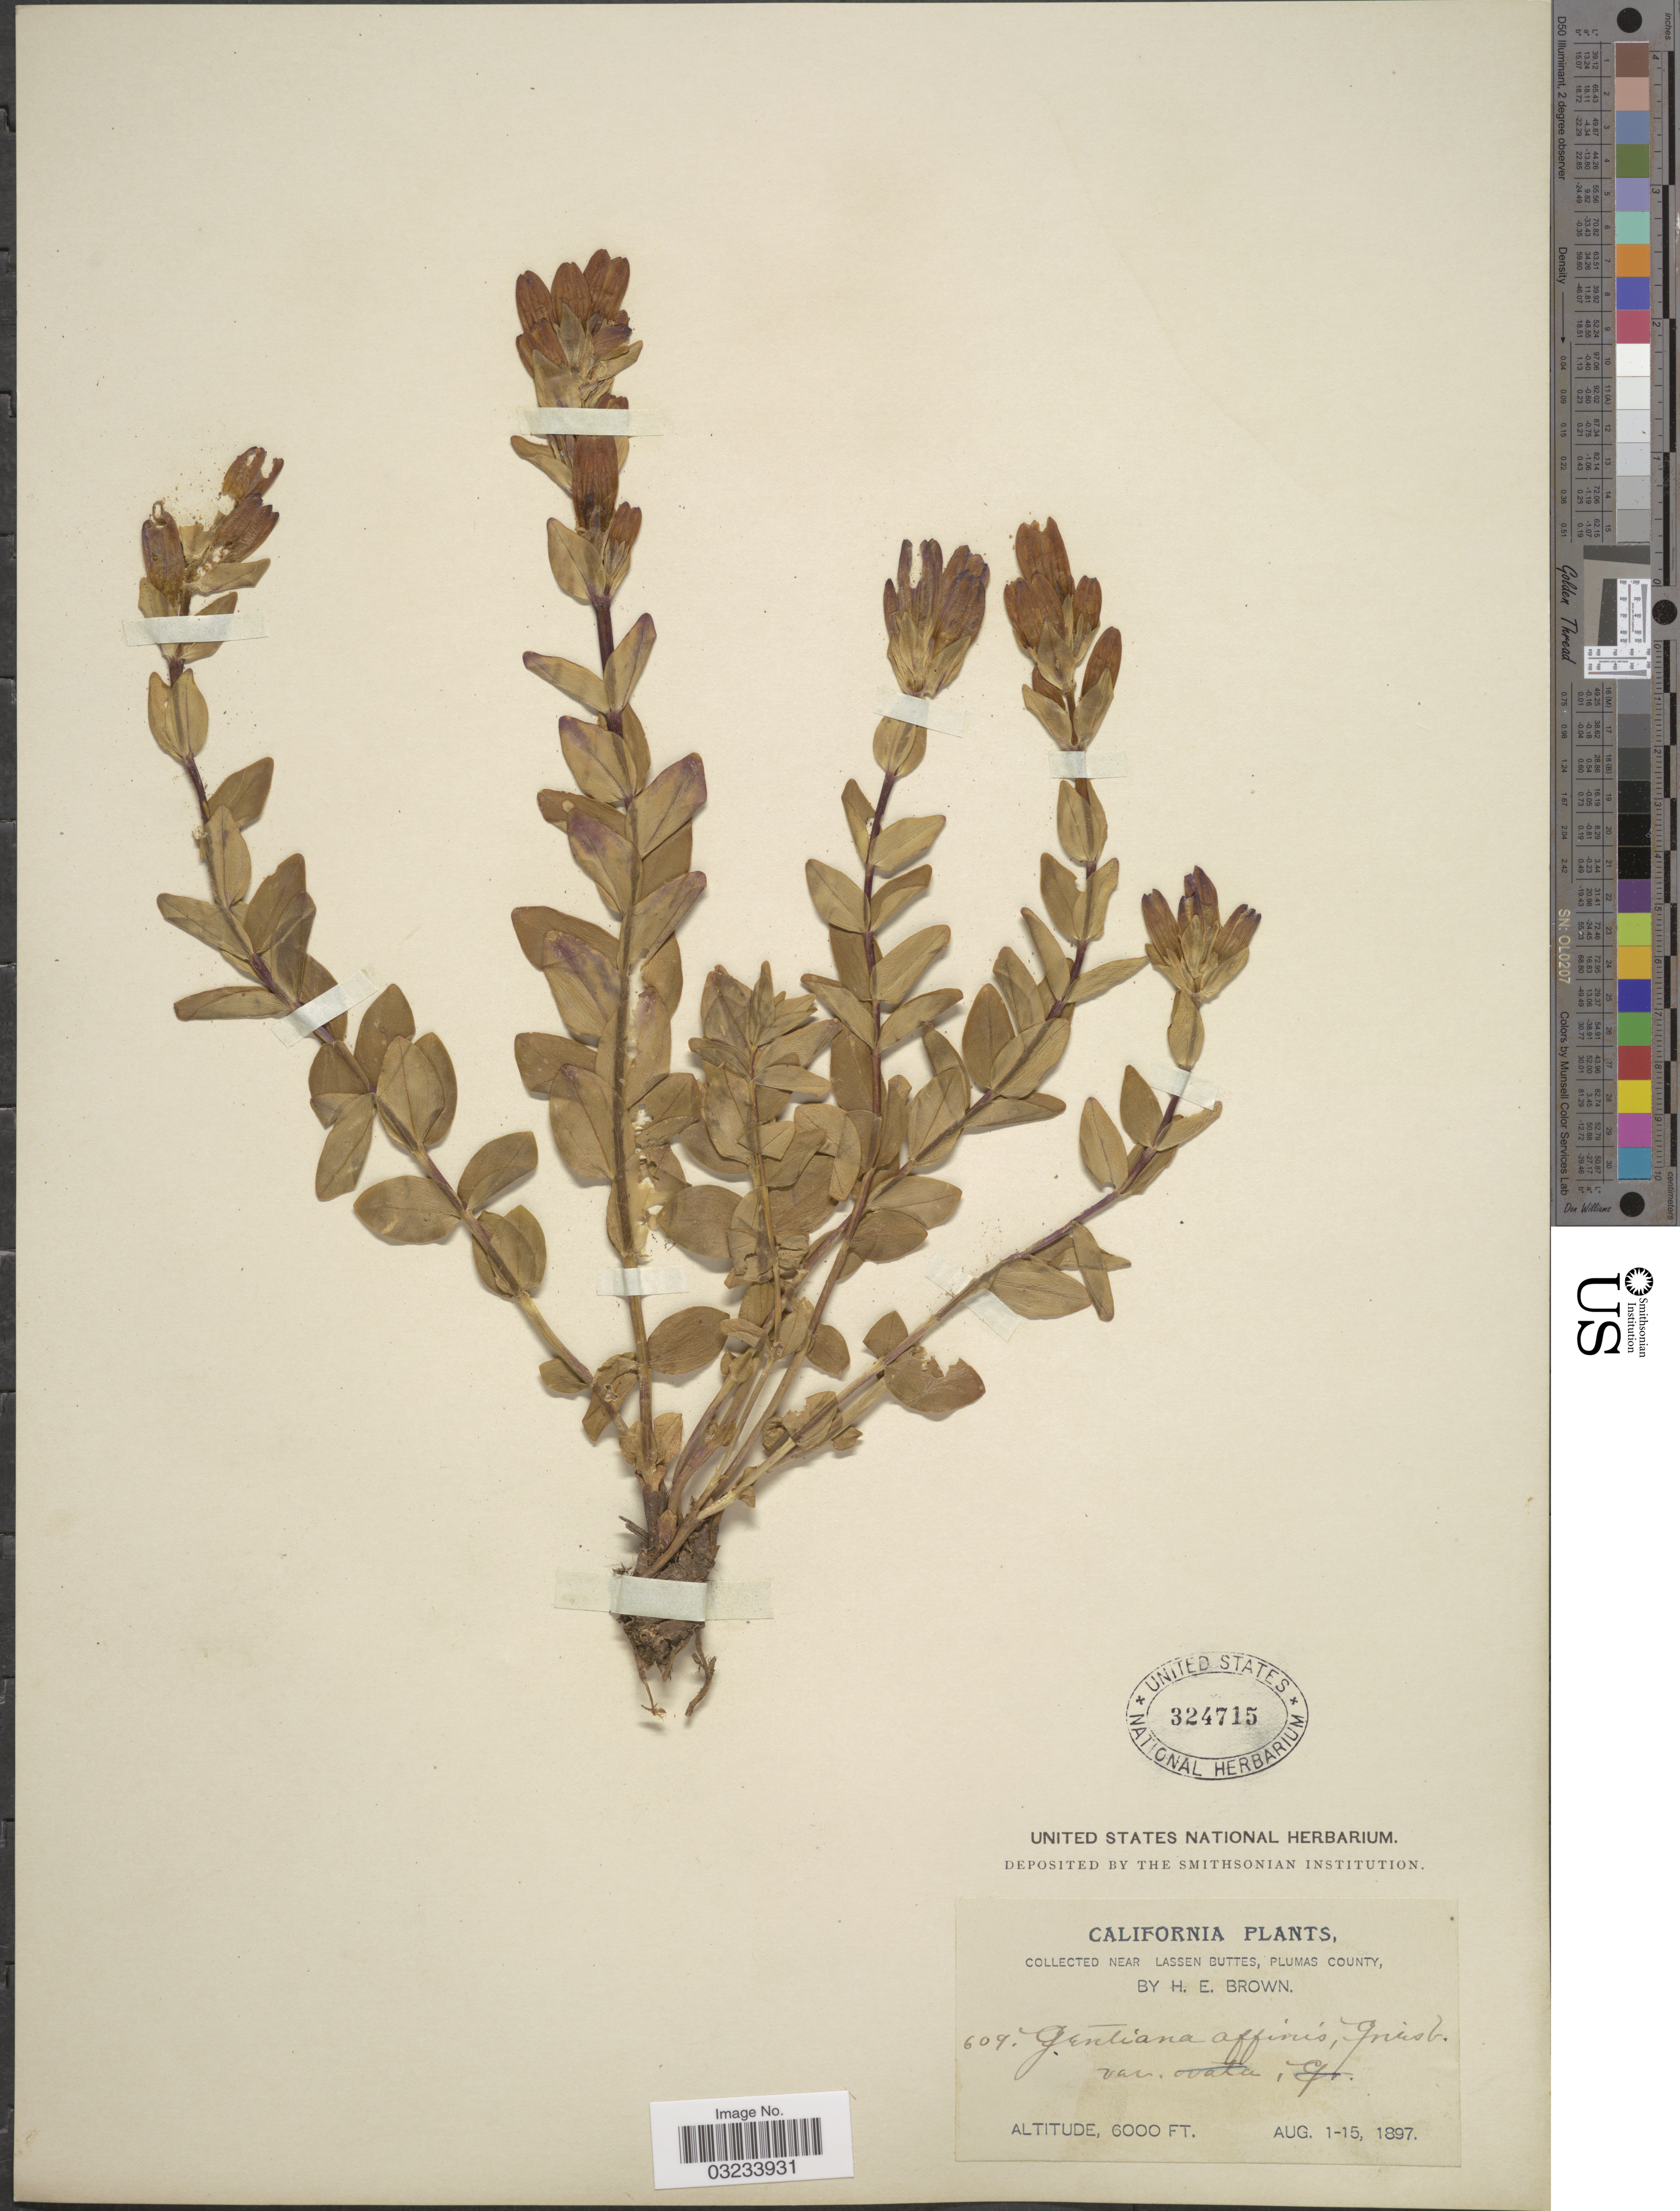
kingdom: Plantae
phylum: Tracheophyta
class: Magnoliopsida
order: Gentianales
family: Gentianaceae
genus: Gentiana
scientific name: Gentiana calycosa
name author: Griseb.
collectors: H. E. Brown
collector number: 609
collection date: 1897-08-01/1897-08-15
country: United States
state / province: California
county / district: Plumas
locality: Near Lassen Buttes, Plumas County.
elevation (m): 1829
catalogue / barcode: US 324715